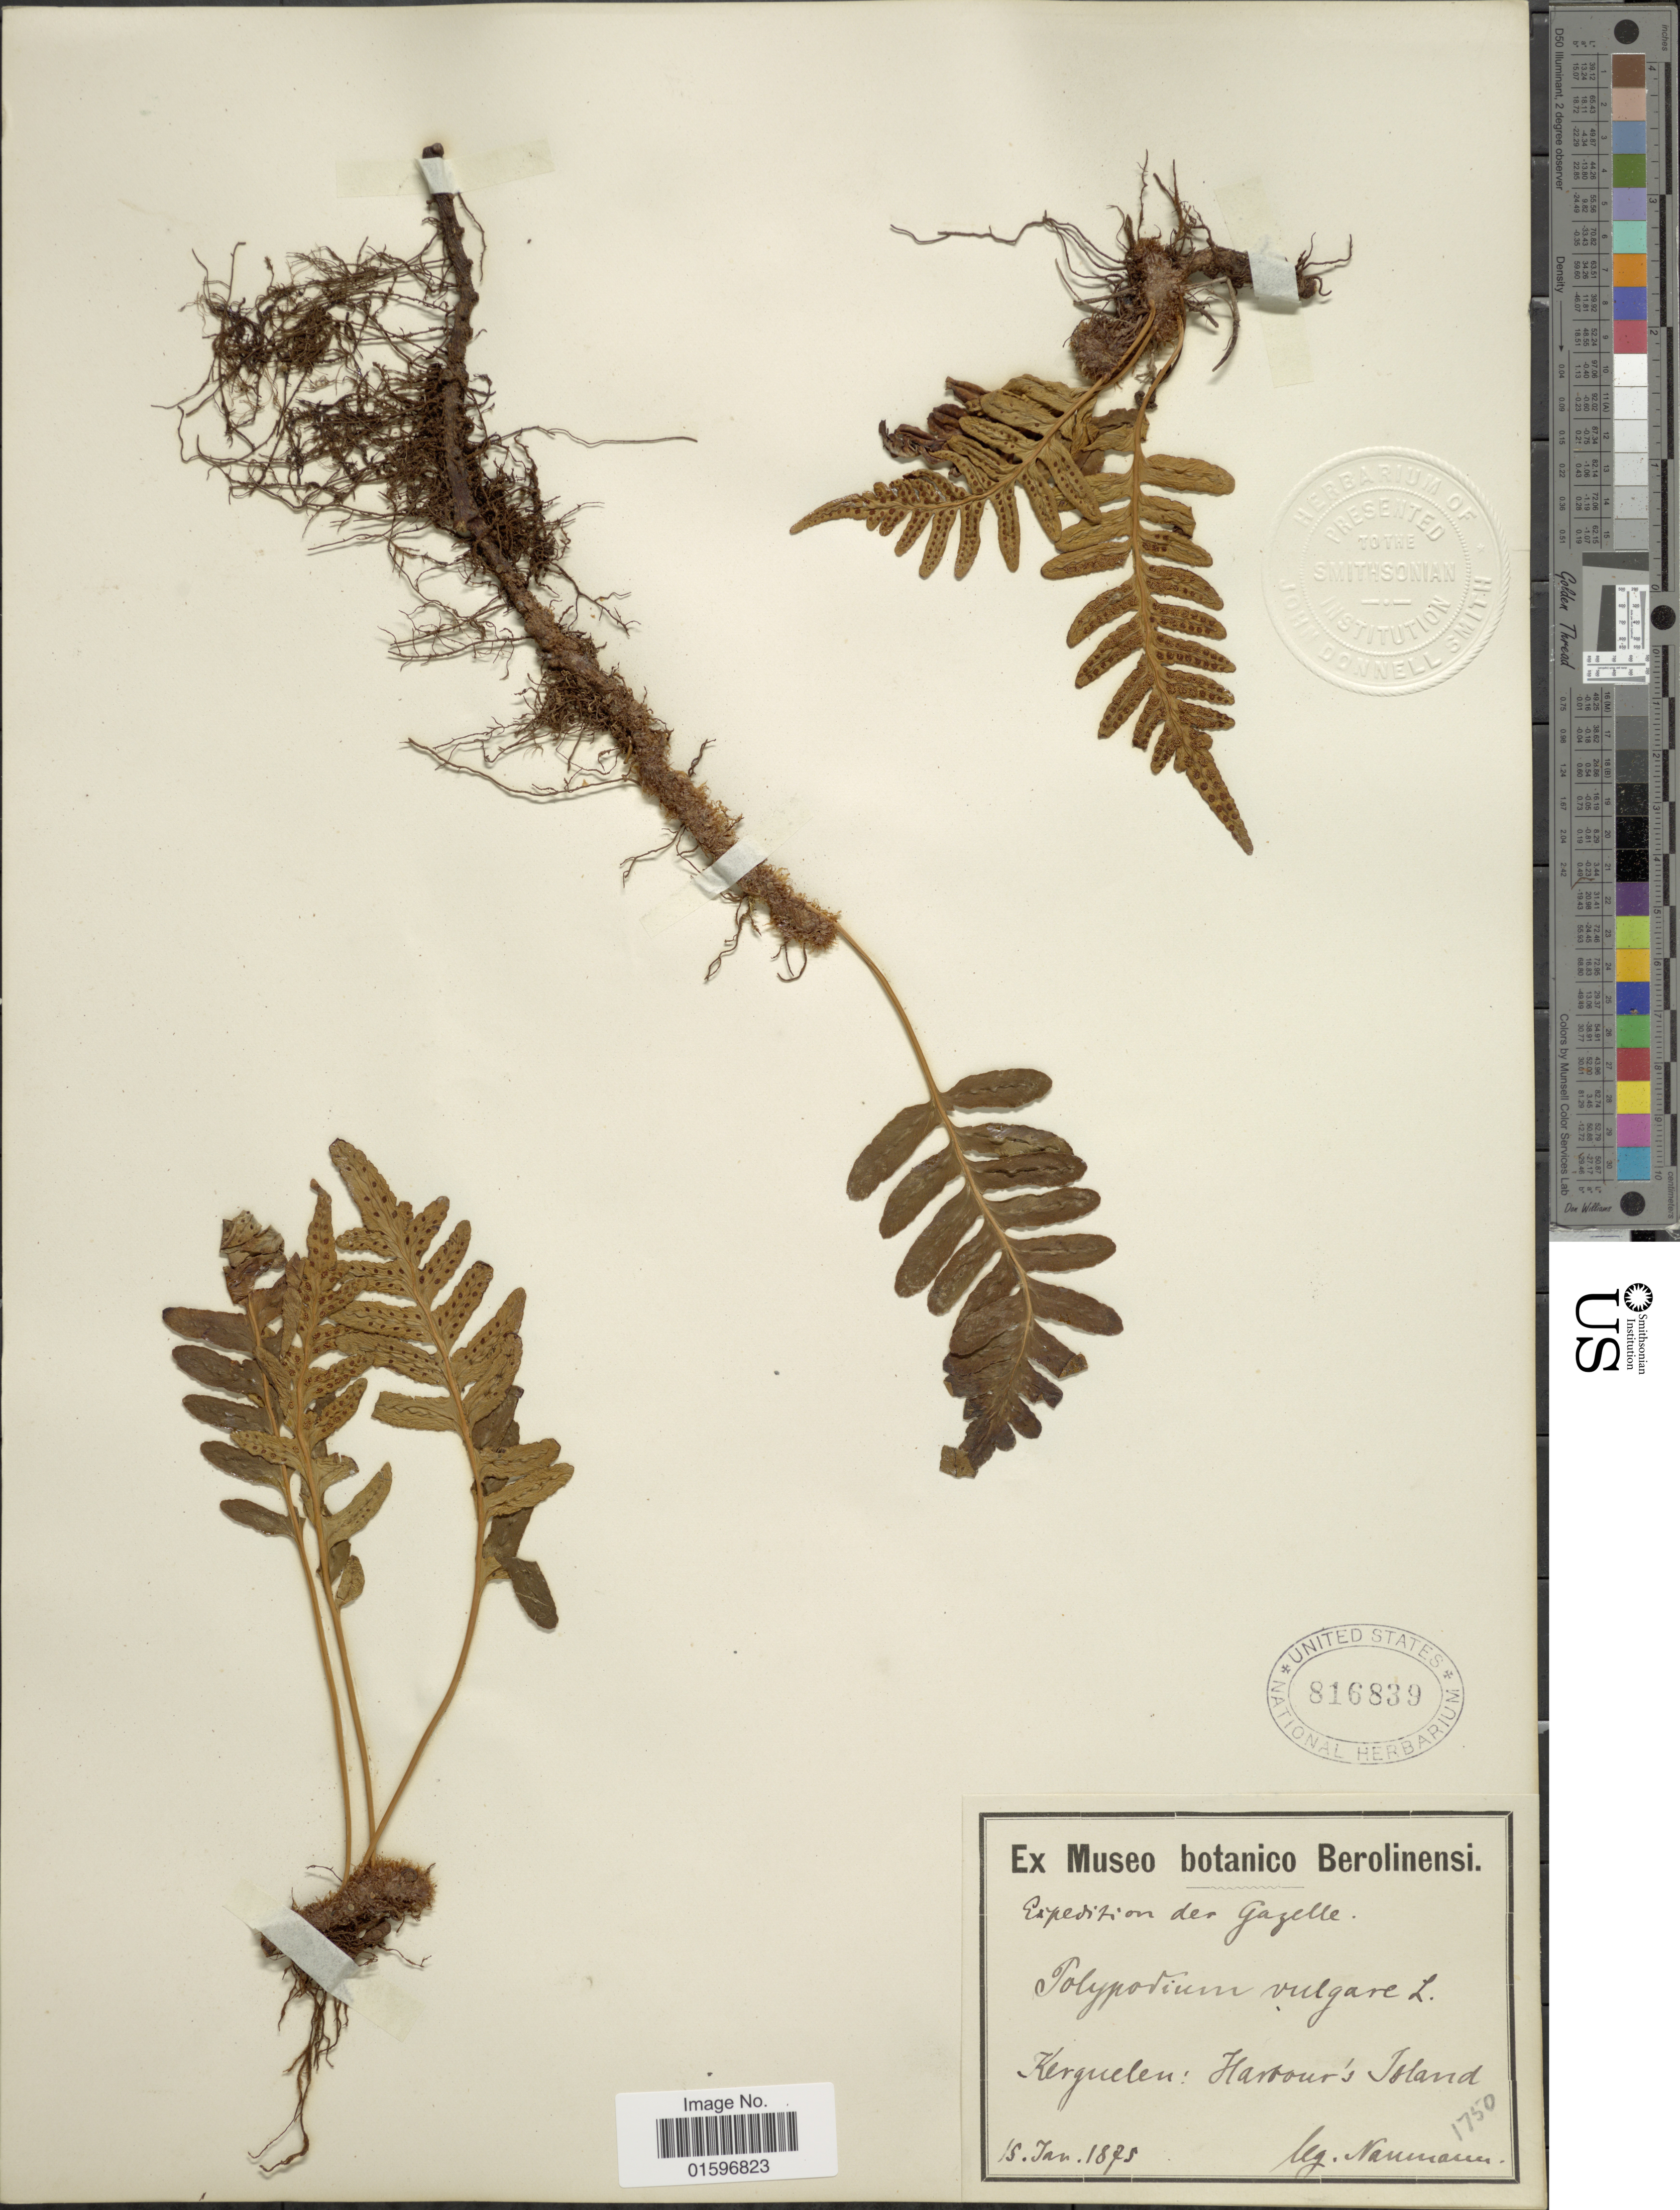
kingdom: Plantae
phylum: Tracheophyta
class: Polypodiopsida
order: Polypodiales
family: Polypodiaceae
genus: Polypodium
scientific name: Polypodium vulgare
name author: L.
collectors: -. Naumann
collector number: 1750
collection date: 1875-01-15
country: French Southern Territories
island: Kerguelen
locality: Kerguelen, Harvour's island [interpreted]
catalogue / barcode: US 816839